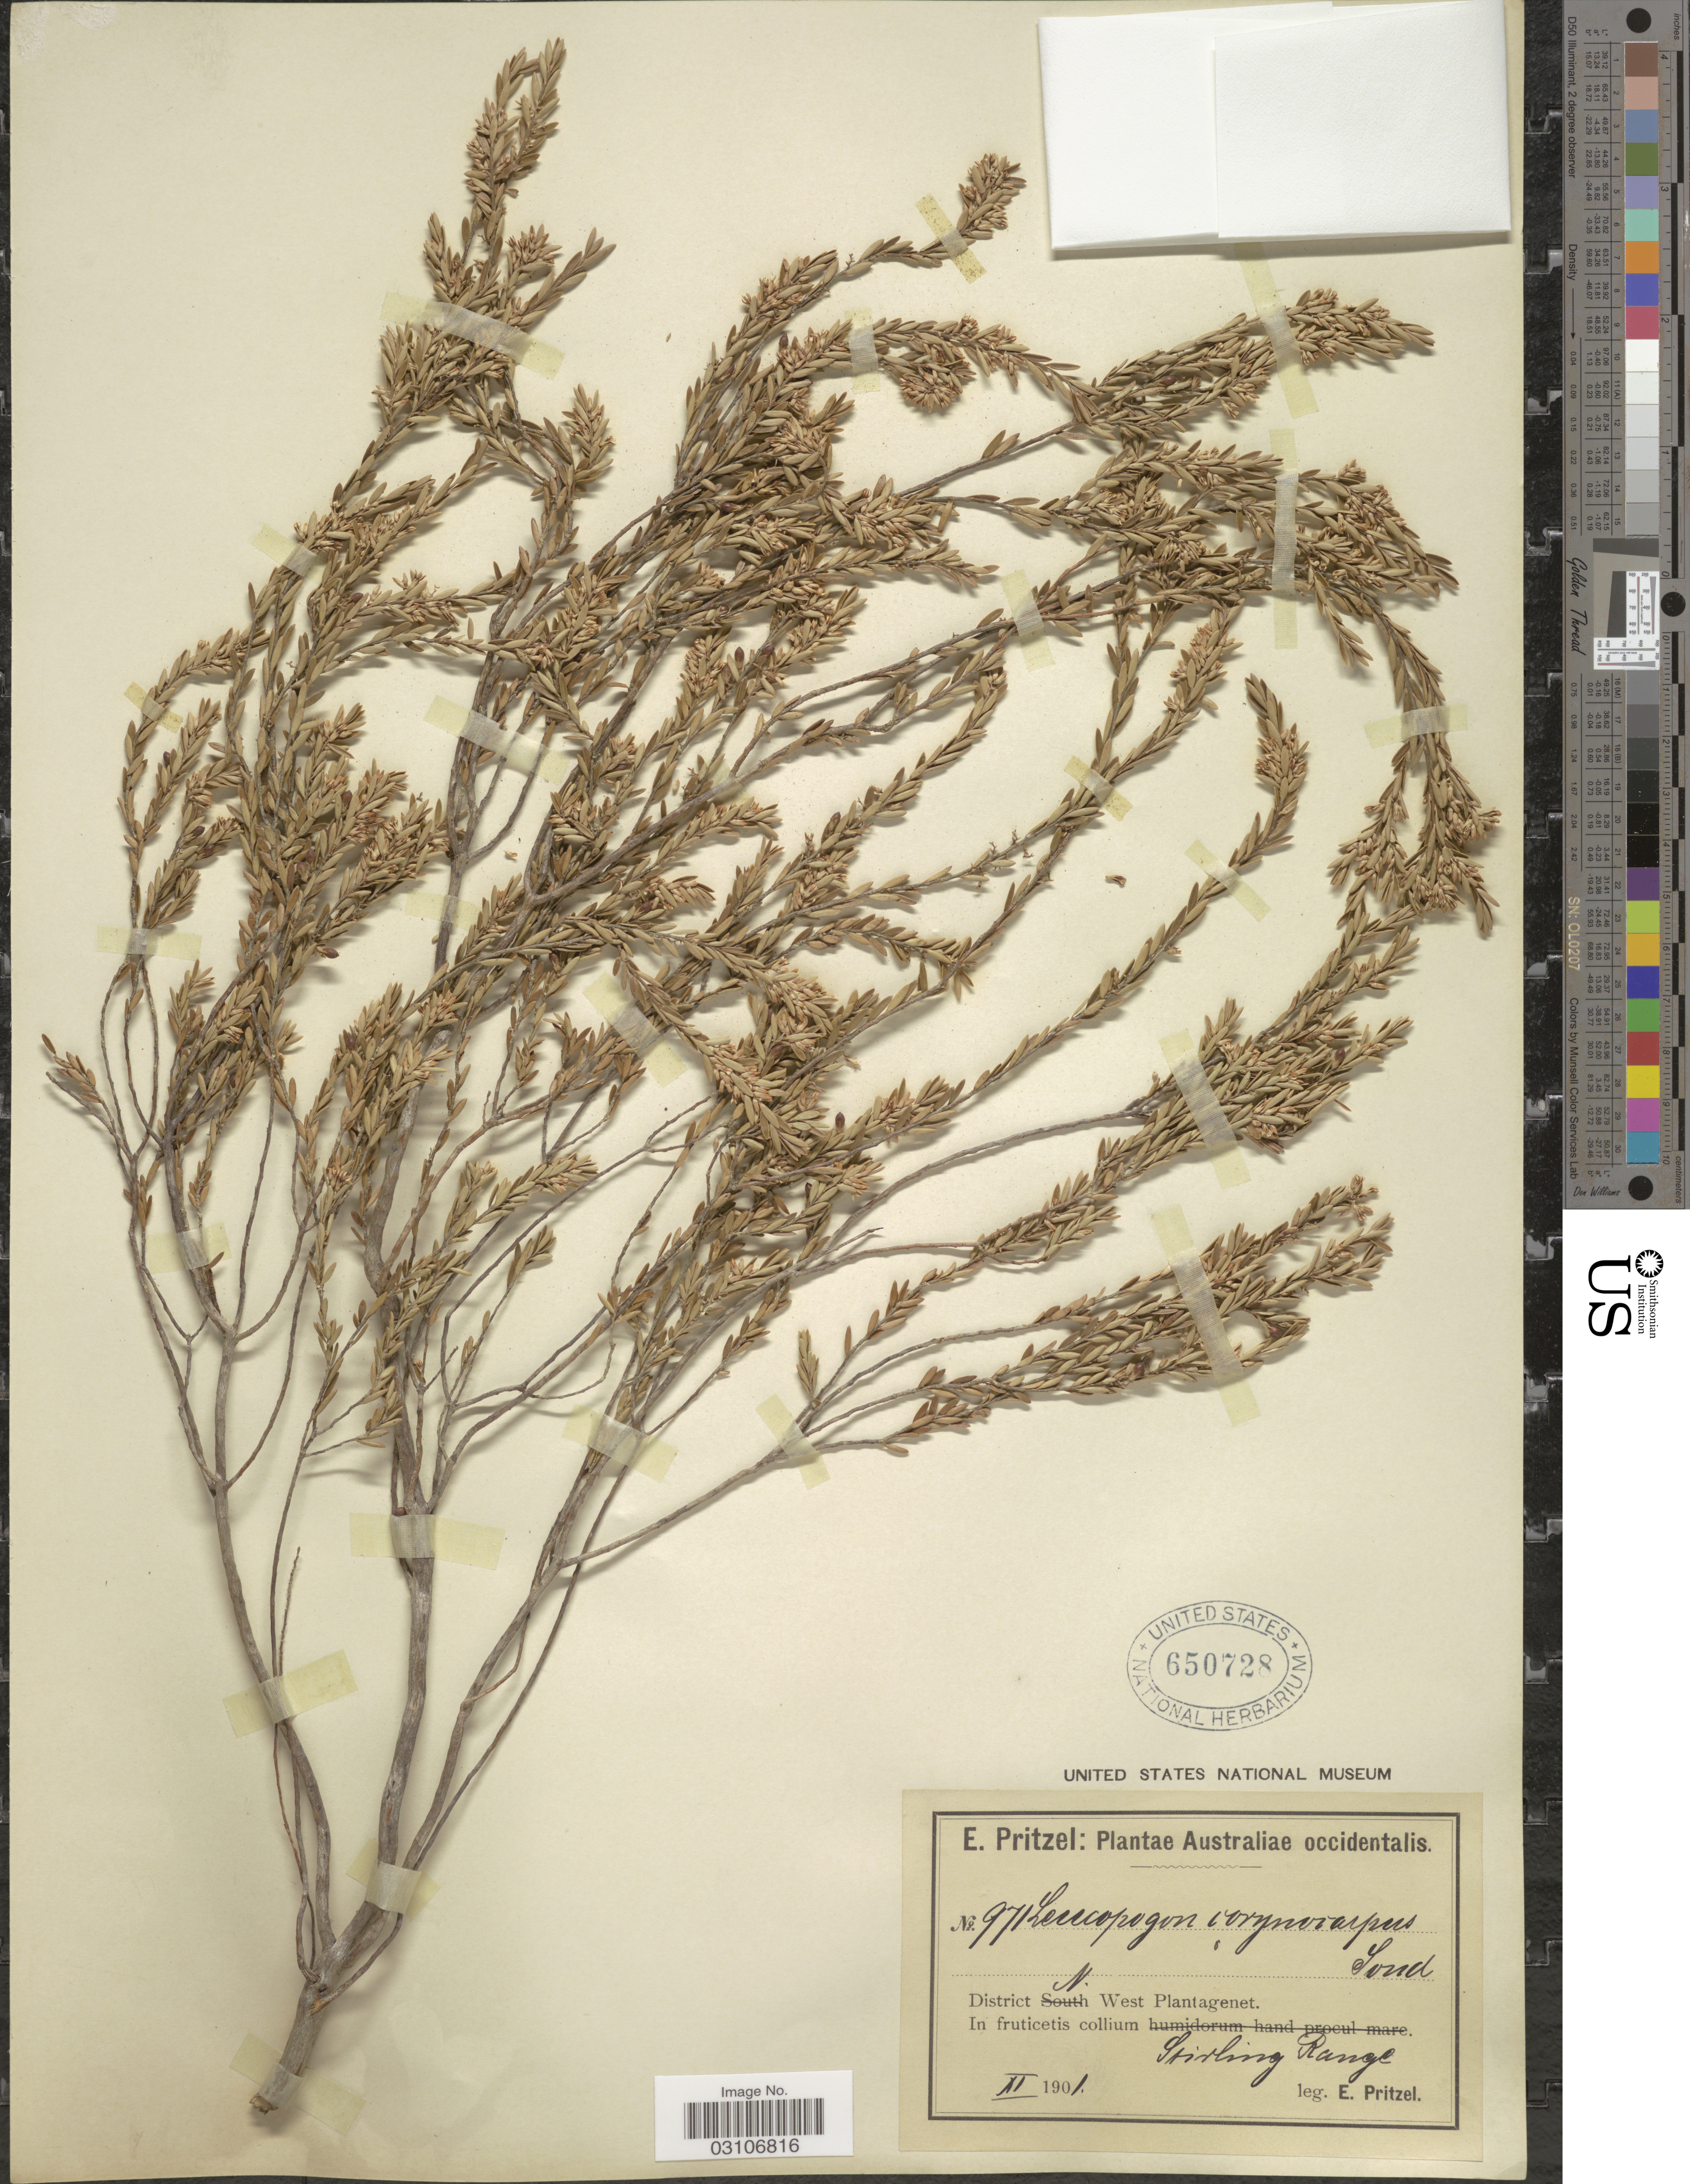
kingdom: Plantae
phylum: Tracheophyta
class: Magnoliopsida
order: Ericales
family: Ericaceae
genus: Leucopogon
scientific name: Leucopogon corynocarpus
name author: Sond.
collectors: E. G. Pritzel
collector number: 971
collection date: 1901-11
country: Australia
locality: Australiae occidentalis. District N. West Platagenet. In fruticetis collium Stirling Range.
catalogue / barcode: US 650728